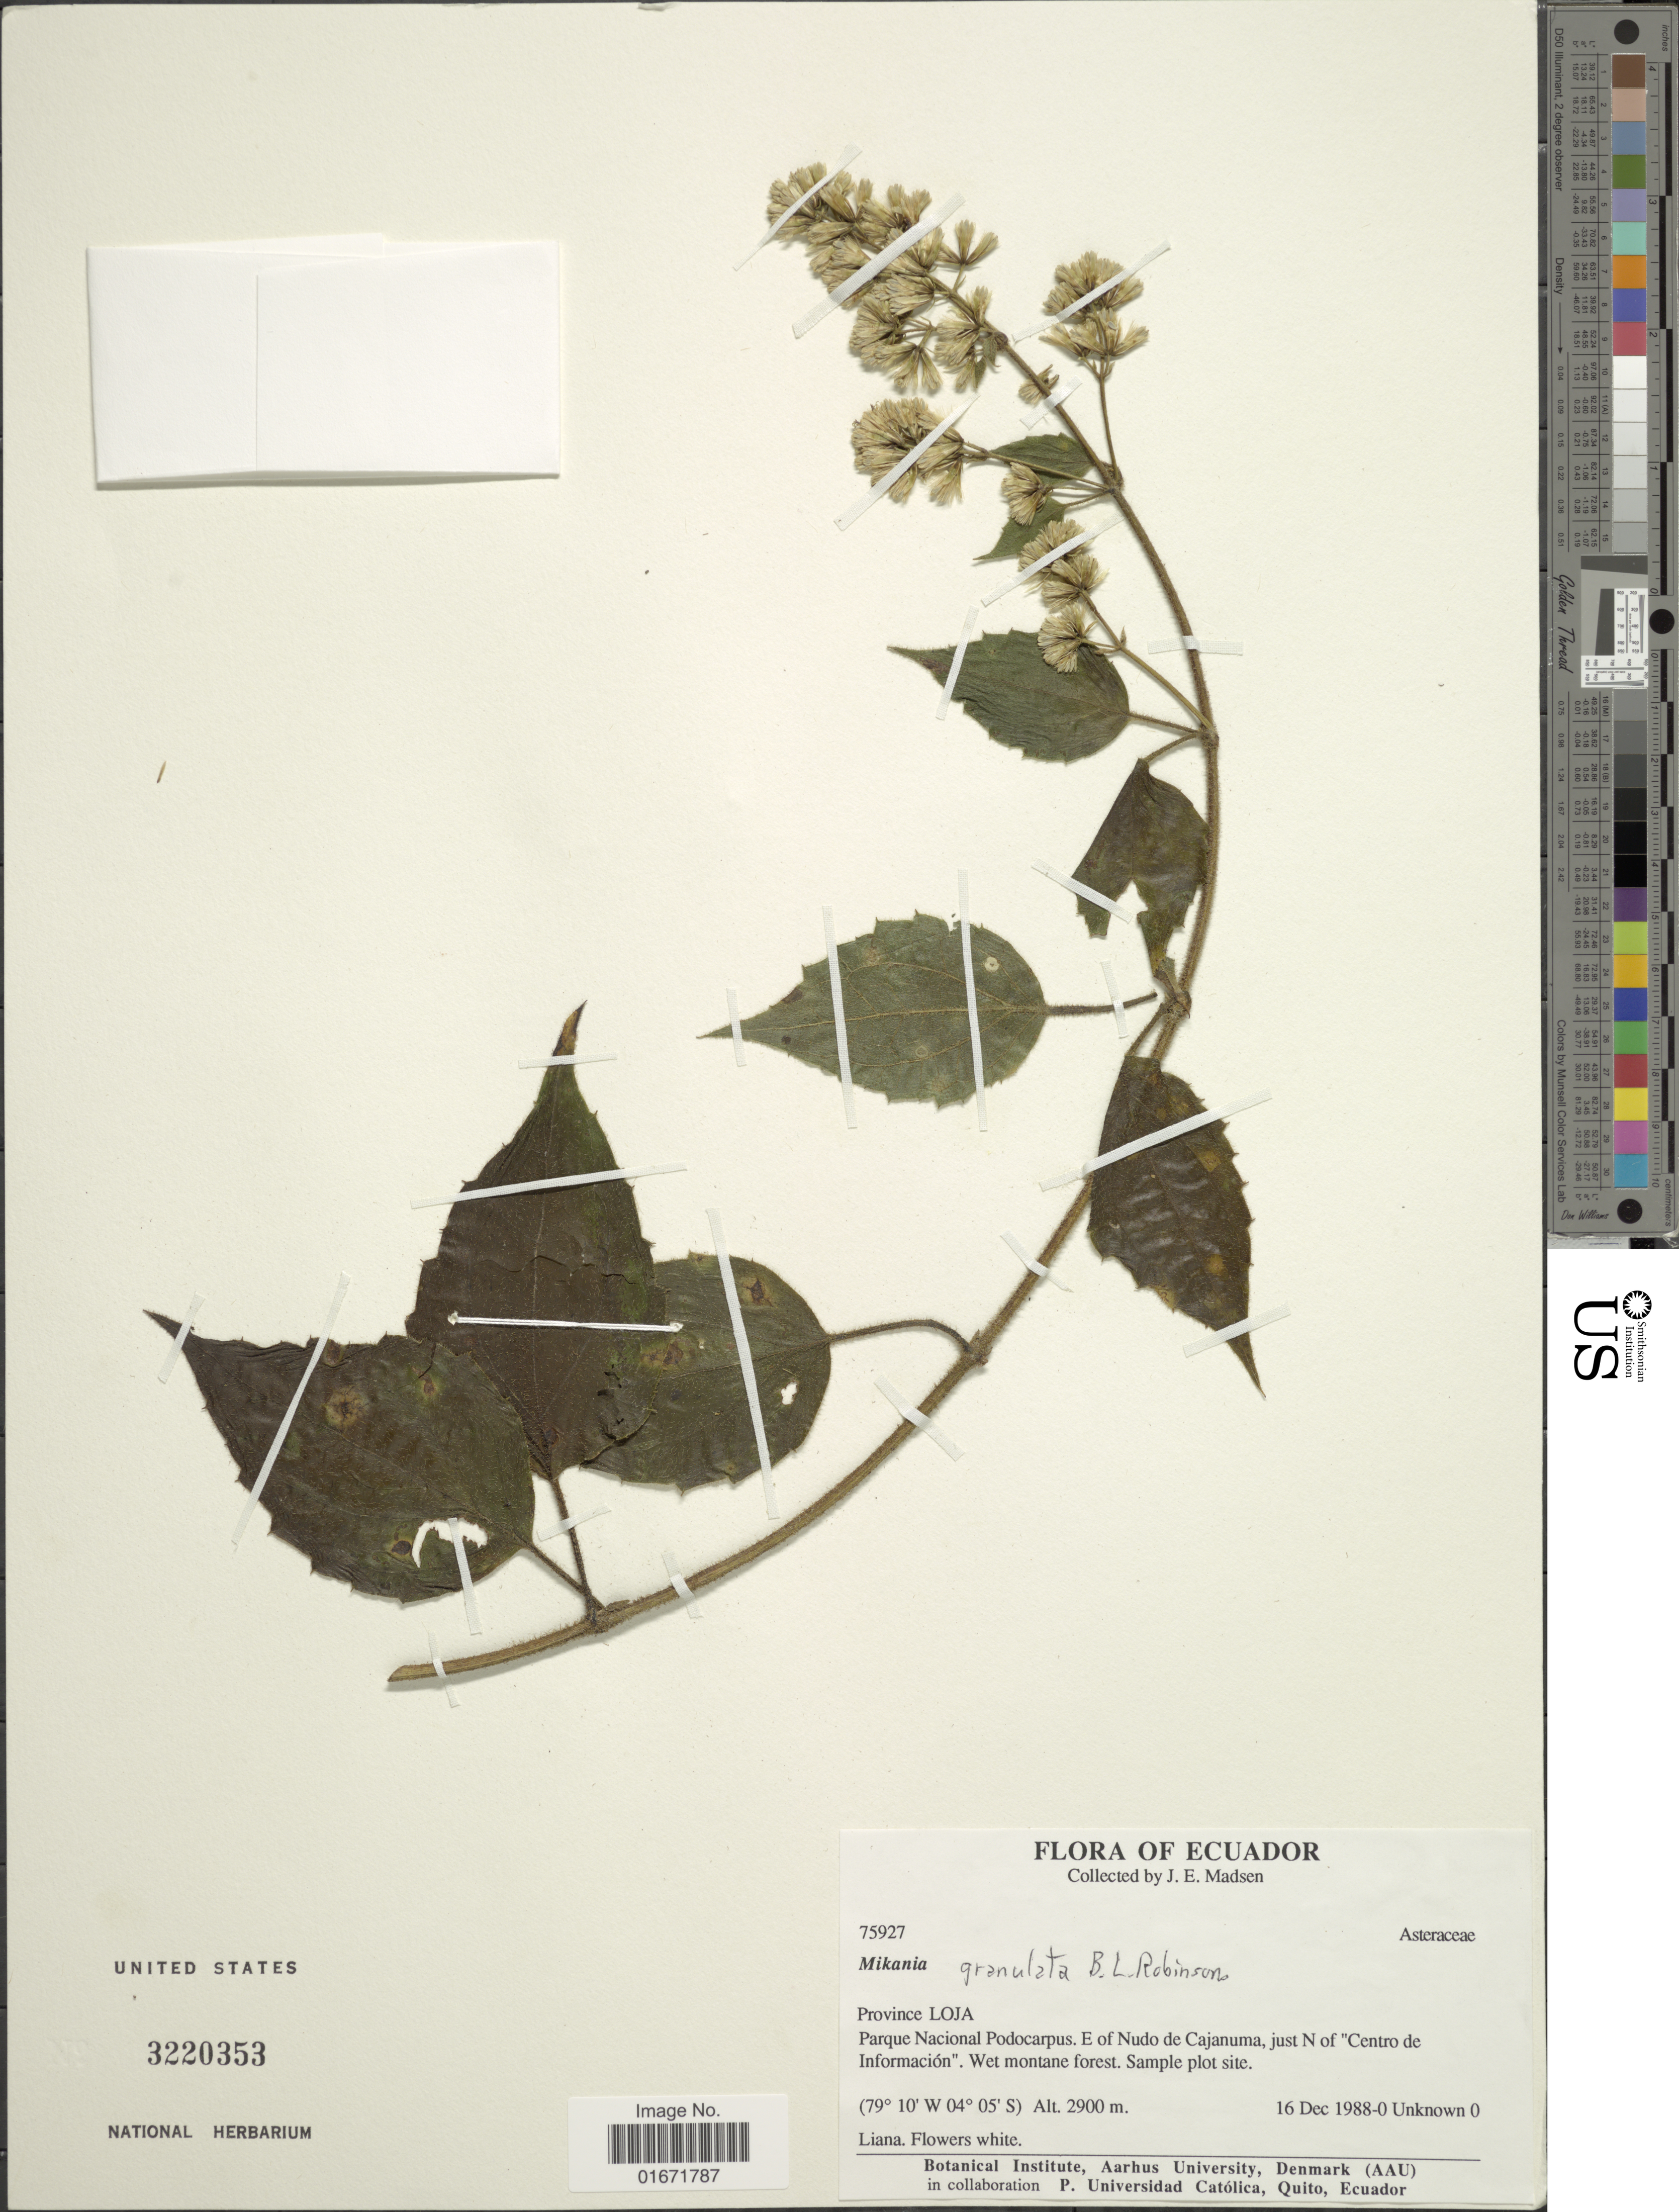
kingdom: Plantae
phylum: Tracheophyta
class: Magnoliopsida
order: Asterales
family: Asteraceae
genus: Mikania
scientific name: Mikania jamesonii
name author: B.L. Rob.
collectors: J. E. Madsen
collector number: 75927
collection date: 1988-12-16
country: Ecuador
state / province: Loja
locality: Province Loja. Parque Nacional Podocarpus. E of Nudo de Cajanuma, just N of "Centro de Información"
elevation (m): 2900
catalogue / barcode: US 3220353